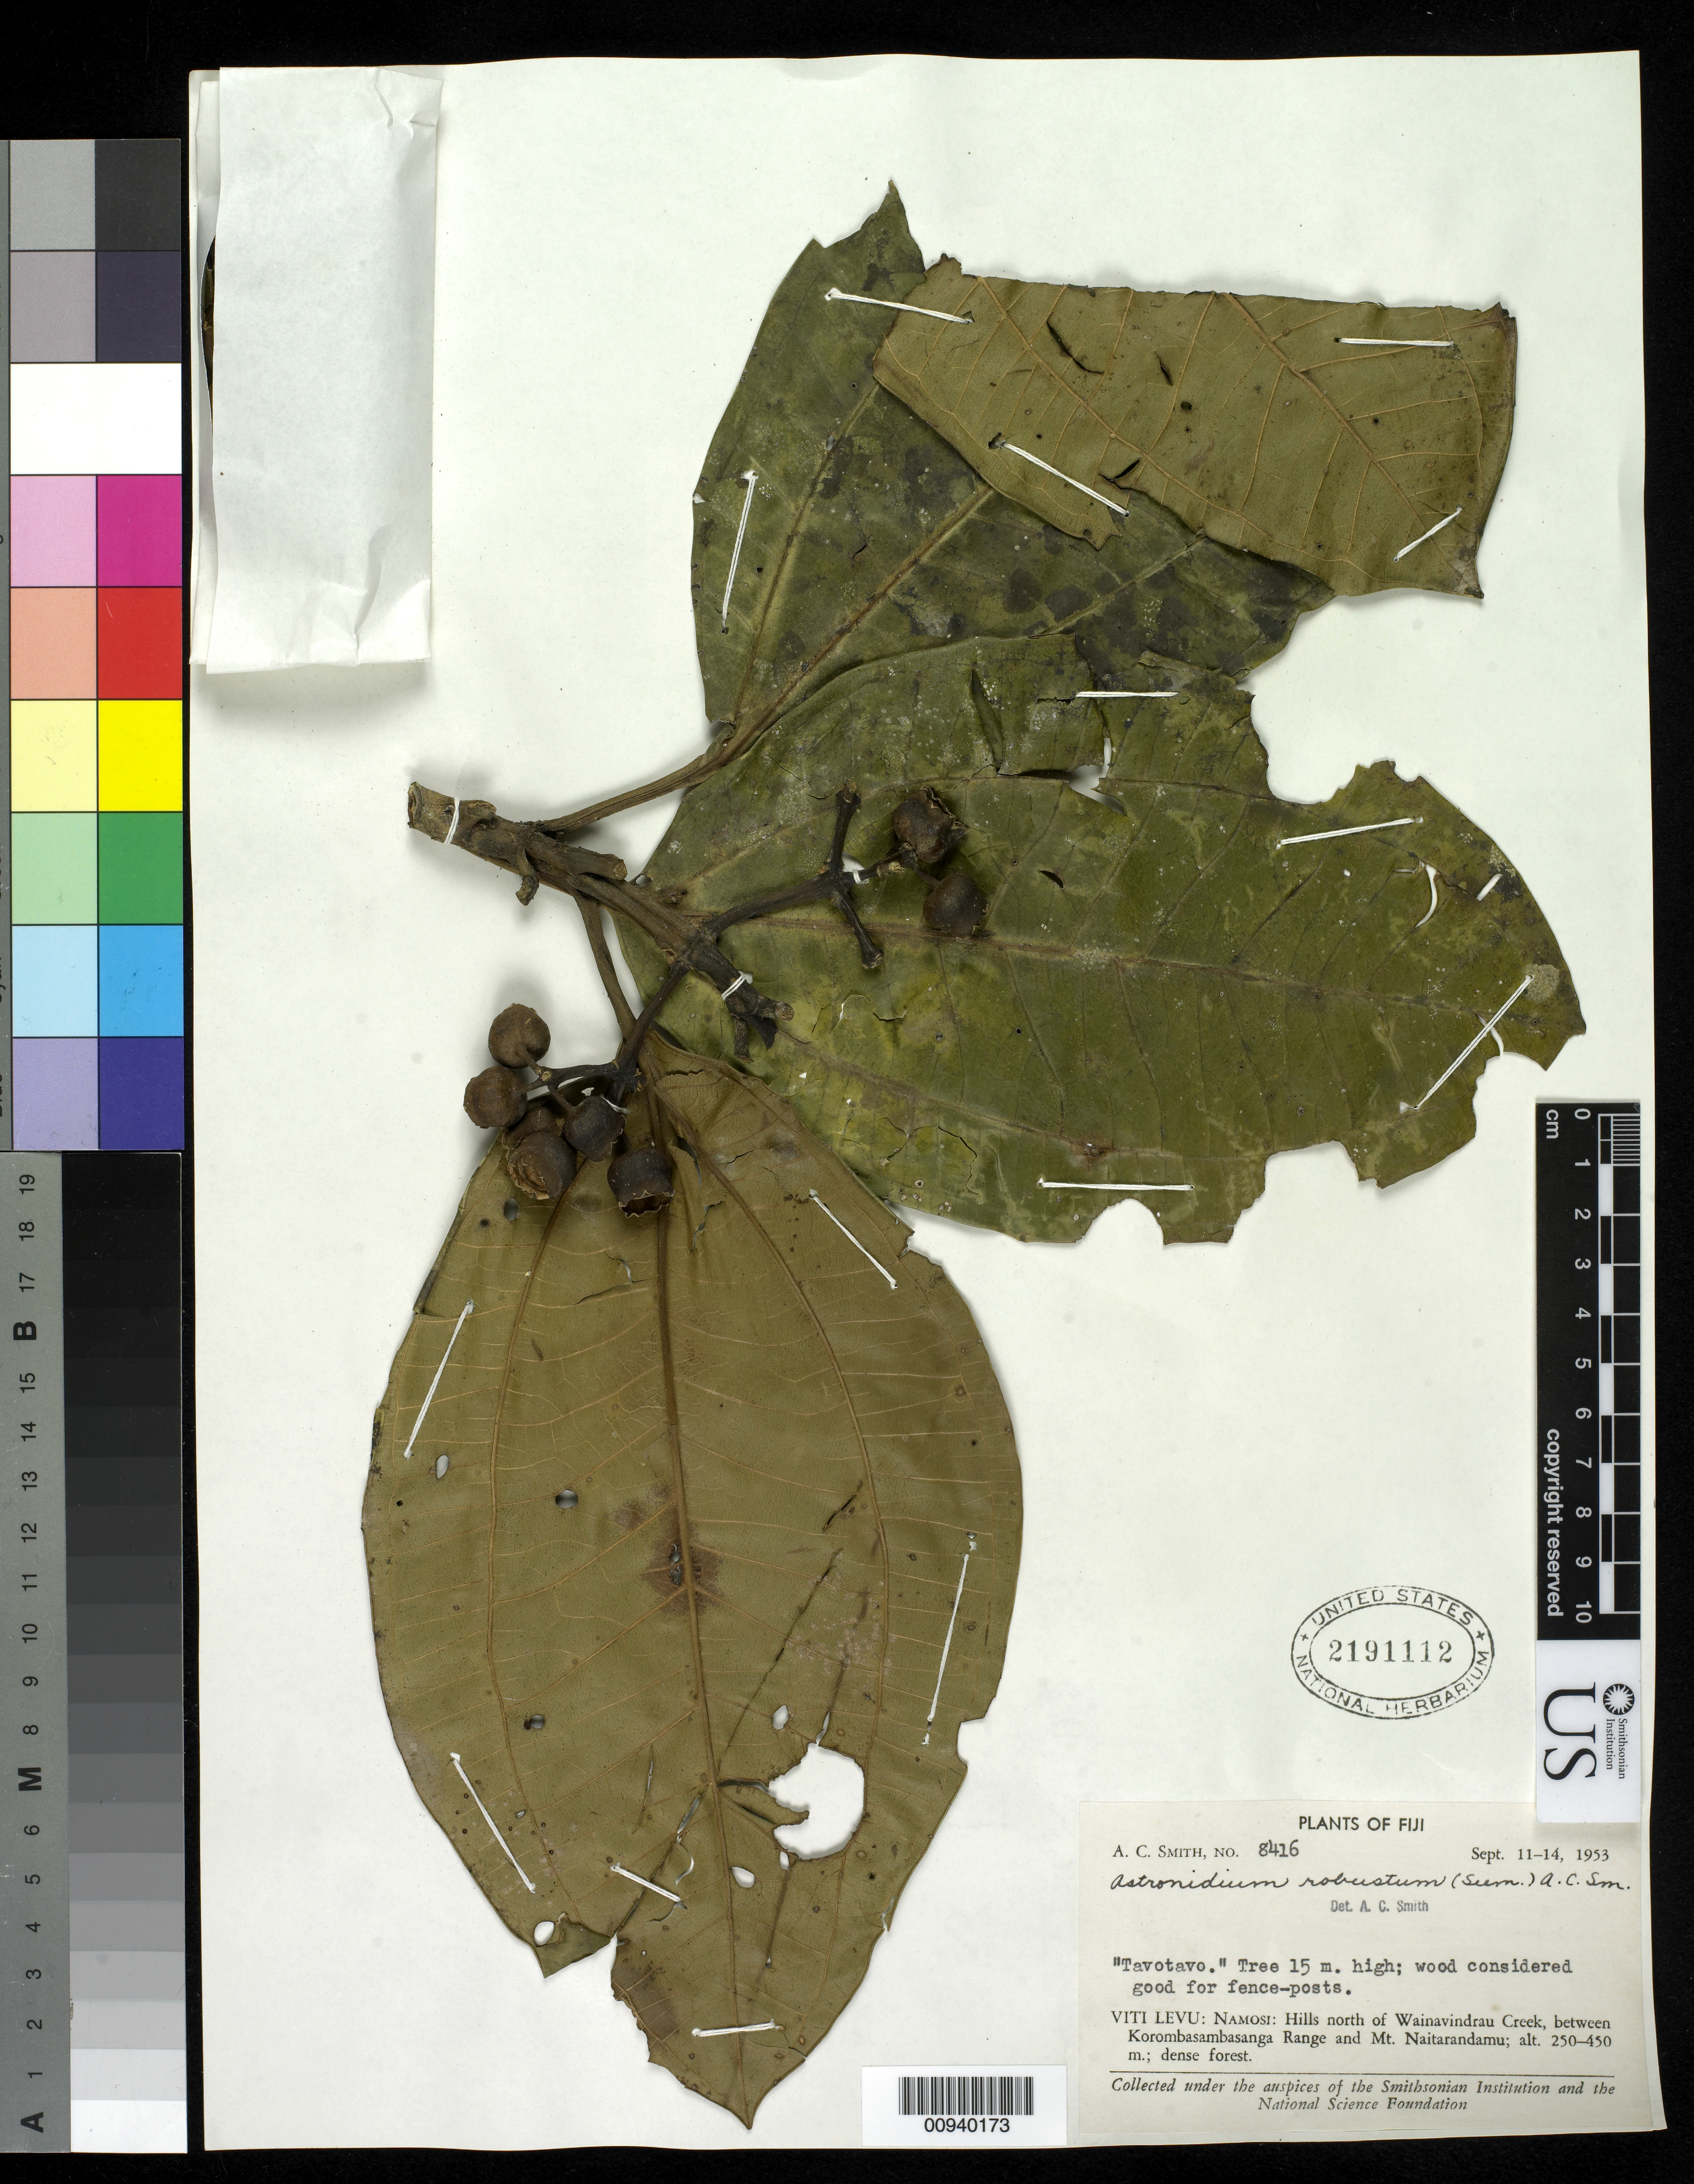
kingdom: Plantae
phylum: Tracheophyta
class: Magnoliopsida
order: Myrtales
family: Melastomataceae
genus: Astronidium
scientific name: Astronidium robustum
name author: (Seem.) A.C. Sm.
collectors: C. A. Smith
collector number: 8416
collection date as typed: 11 Sep 1953 to 14 Sep 1953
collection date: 1953-09-11/1953-09-14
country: Fiji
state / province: Central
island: Viti Levu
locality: Hills north of Wainavindrau Creek, between Korombasambasanga Range and mt. Naitarandamu. Dense forest.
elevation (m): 250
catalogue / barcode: US 2191112